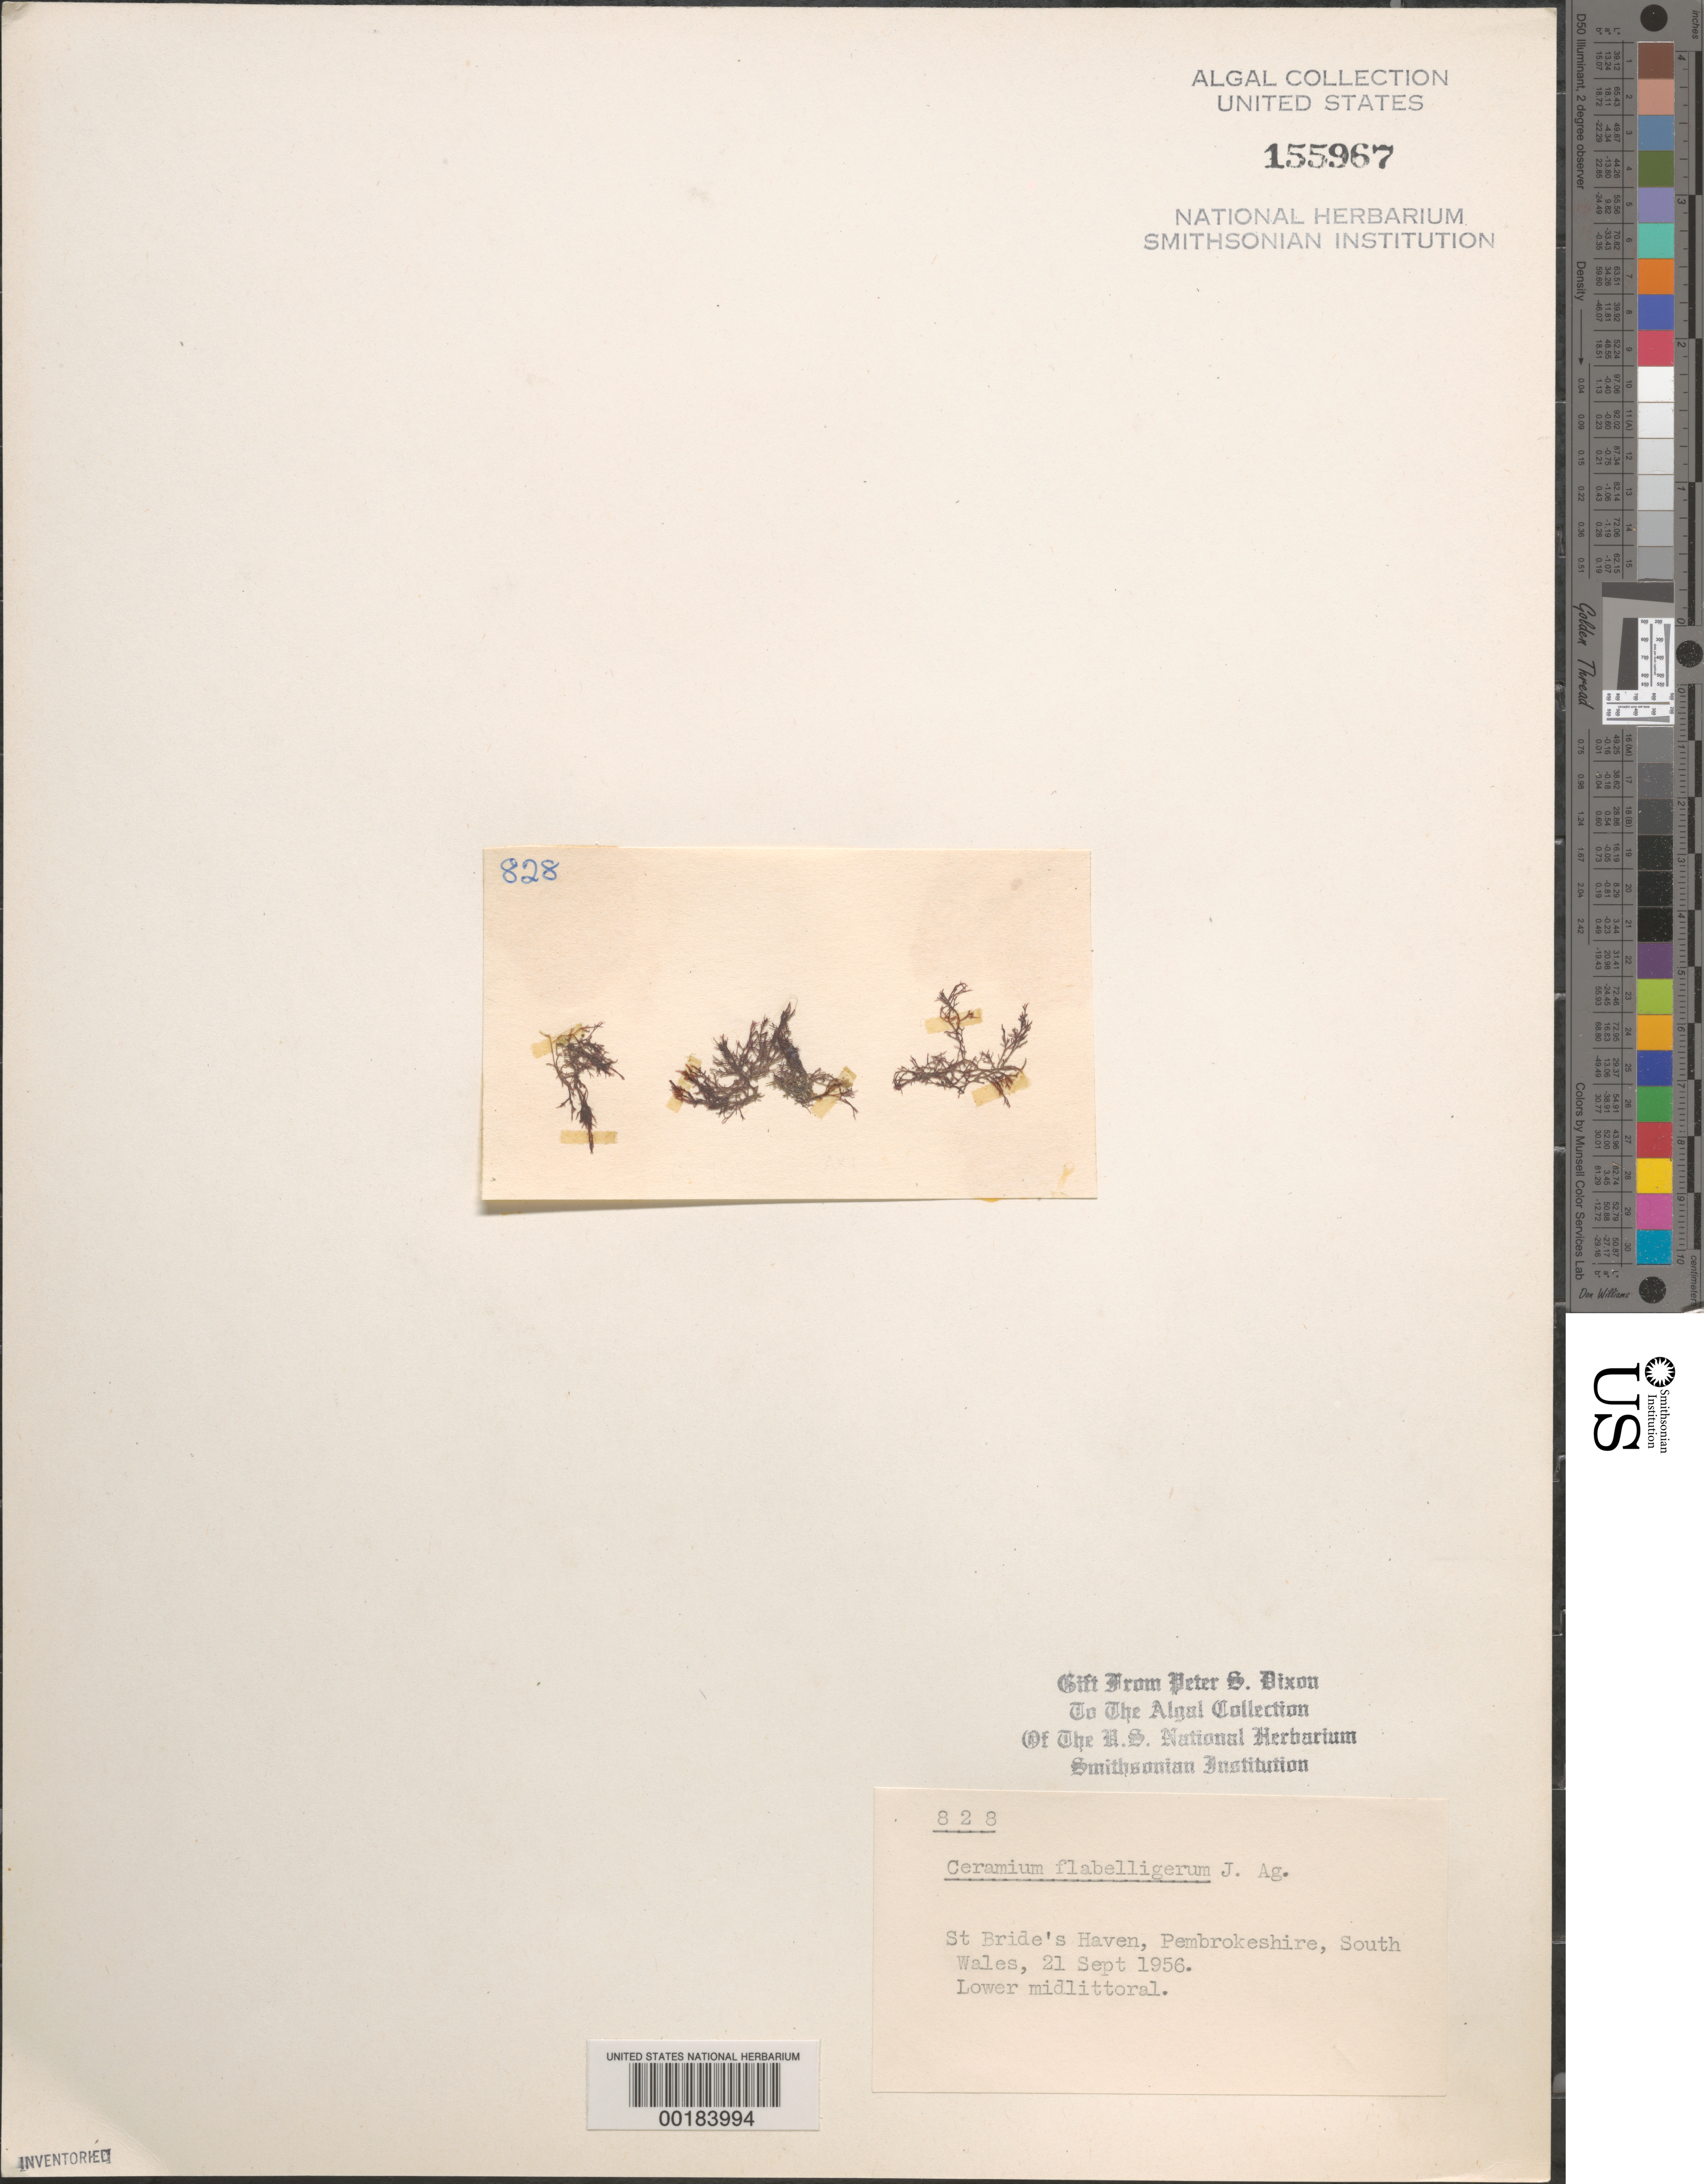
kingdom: Plantae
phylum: Rhodophyta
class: Florideophyceae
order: Ceramiales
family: Ceramiaceae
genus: Ceramium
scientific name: Ceramium gaditanum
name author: (Clemente) Cremades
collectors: P. S. Dixon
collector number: PSD 828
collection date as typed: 21 Sep 1956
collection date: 1956-09-21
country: United Kingdom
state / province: Wales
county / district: Dyfed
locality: St. Bride's Haven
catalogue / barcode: US 155967